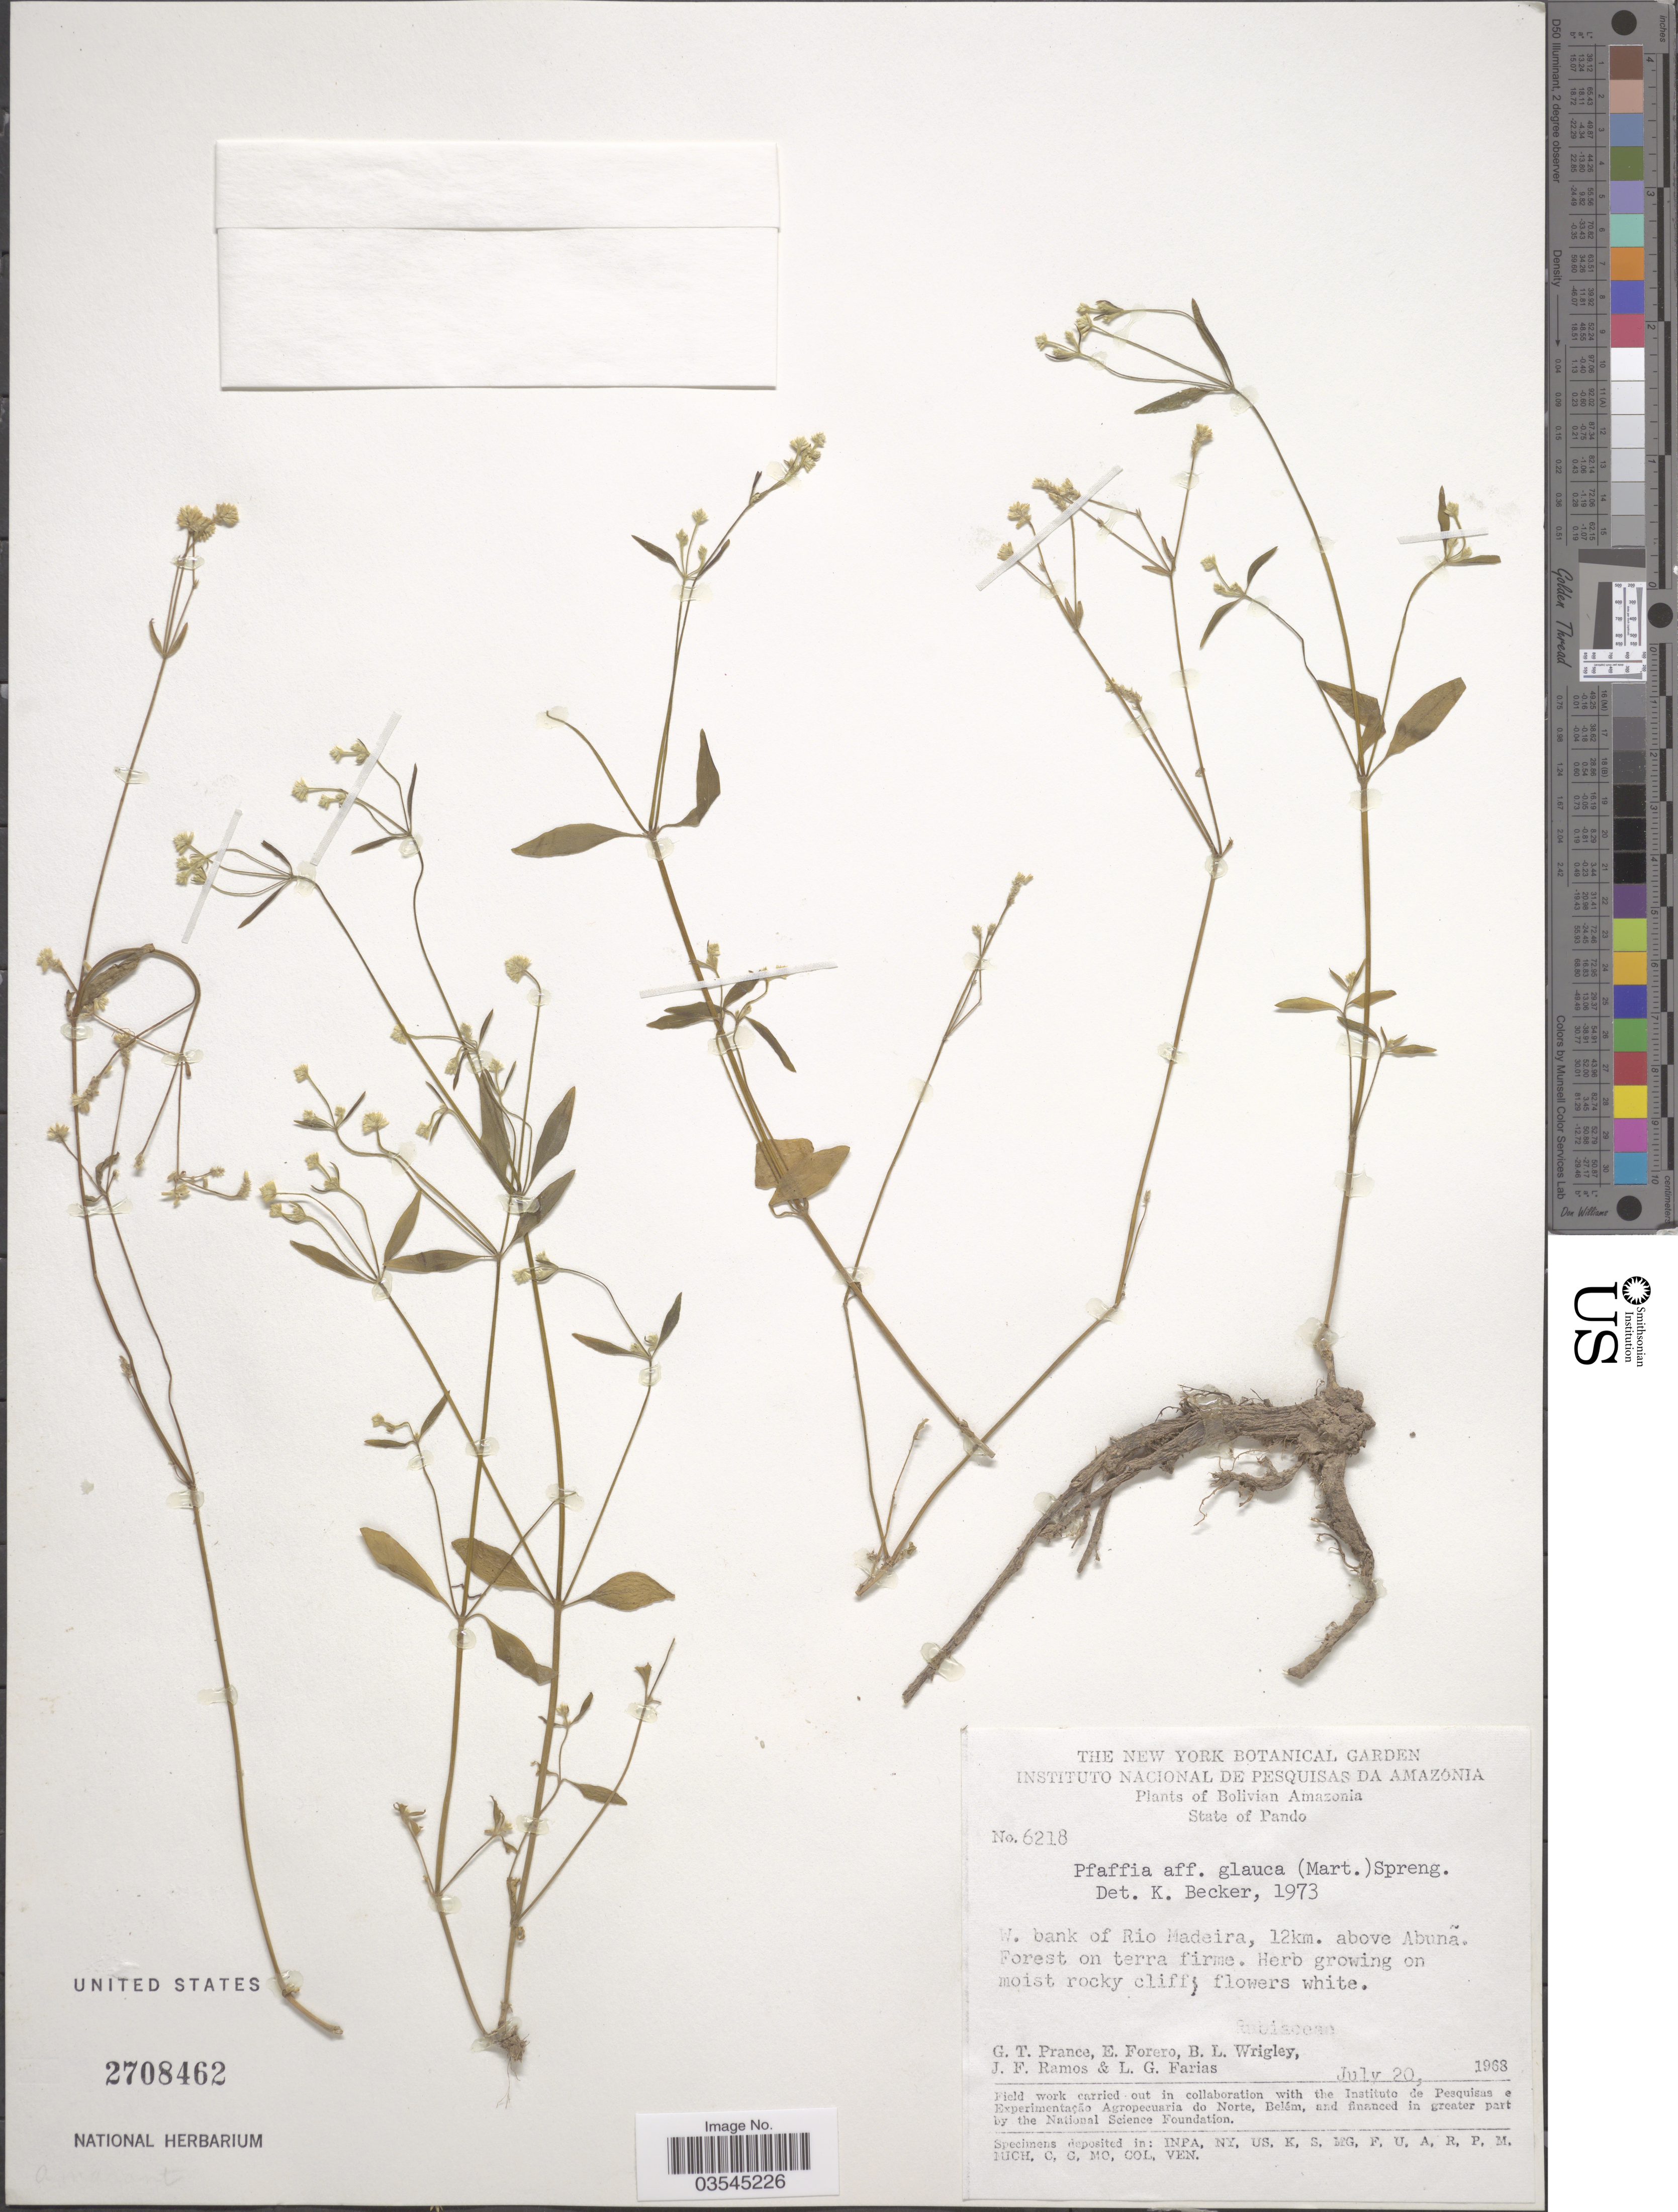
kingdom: Plantae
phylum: Tracheophyta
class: Magnoliopsida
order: Caryophyllales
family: Amaranthaceae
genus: Pfaffia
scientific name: Pfaffia glomerata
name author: (Spreng.) Pedersen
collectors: G. T. Prance, E. Forero, B. L. Wrigley, J. F. Ramos & L. G. Farias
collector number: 6218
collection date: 1968-07-20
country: Bolivia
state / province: Pando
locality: Bolivian Amazonia. W. bank of Rio Madeira, 12km. above Abuña.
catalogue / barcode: US 2708462